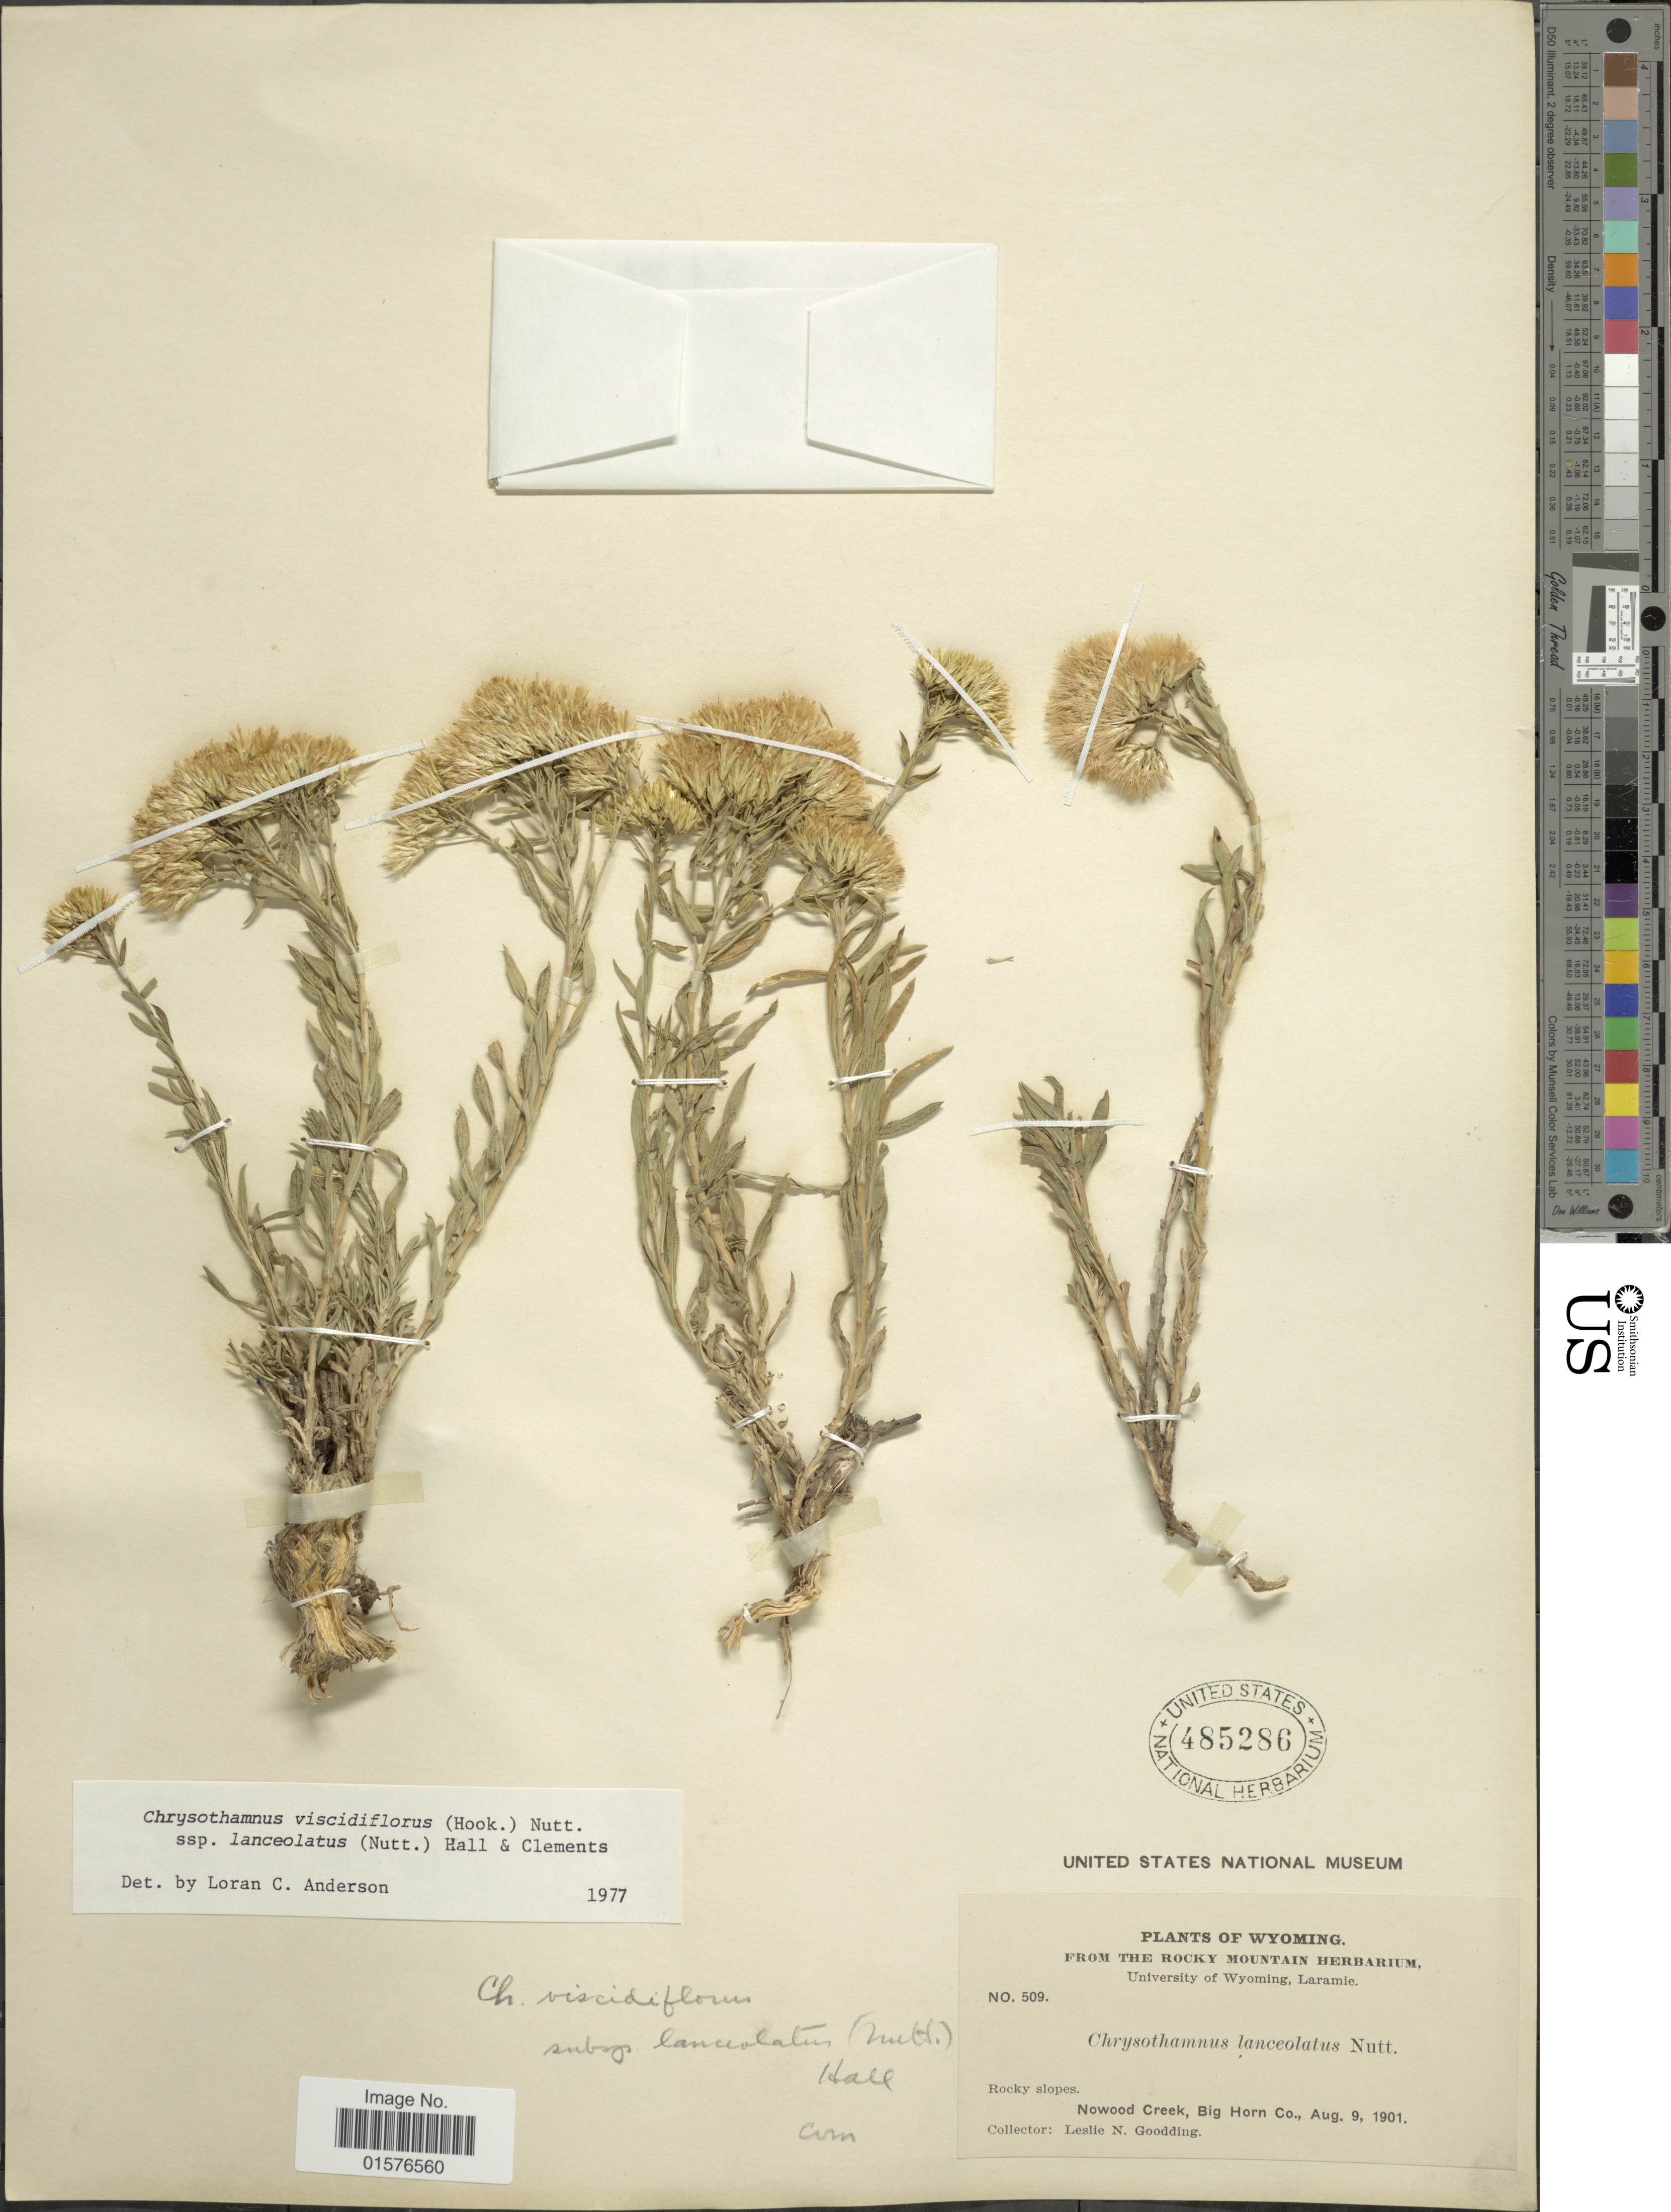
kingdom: Plantae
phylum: Tracheophyta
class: Magnoliopsida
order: Asterales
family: Asteraceae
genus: Chrysothamnus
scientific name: Chrysothamnus viscidiflorus subsp. lanceolatus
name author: (Nutt.) H.M. Hall & Clem.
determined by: Urbatsch, Lowell E., Curator (LSU), Louisiana State University (UNITED STATES)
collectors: L. N. Goodding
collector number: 509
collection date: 1901-08-09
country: United States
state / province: Wyoming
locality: Nowood Creek, Big Horn Co.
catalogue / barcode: US 485286